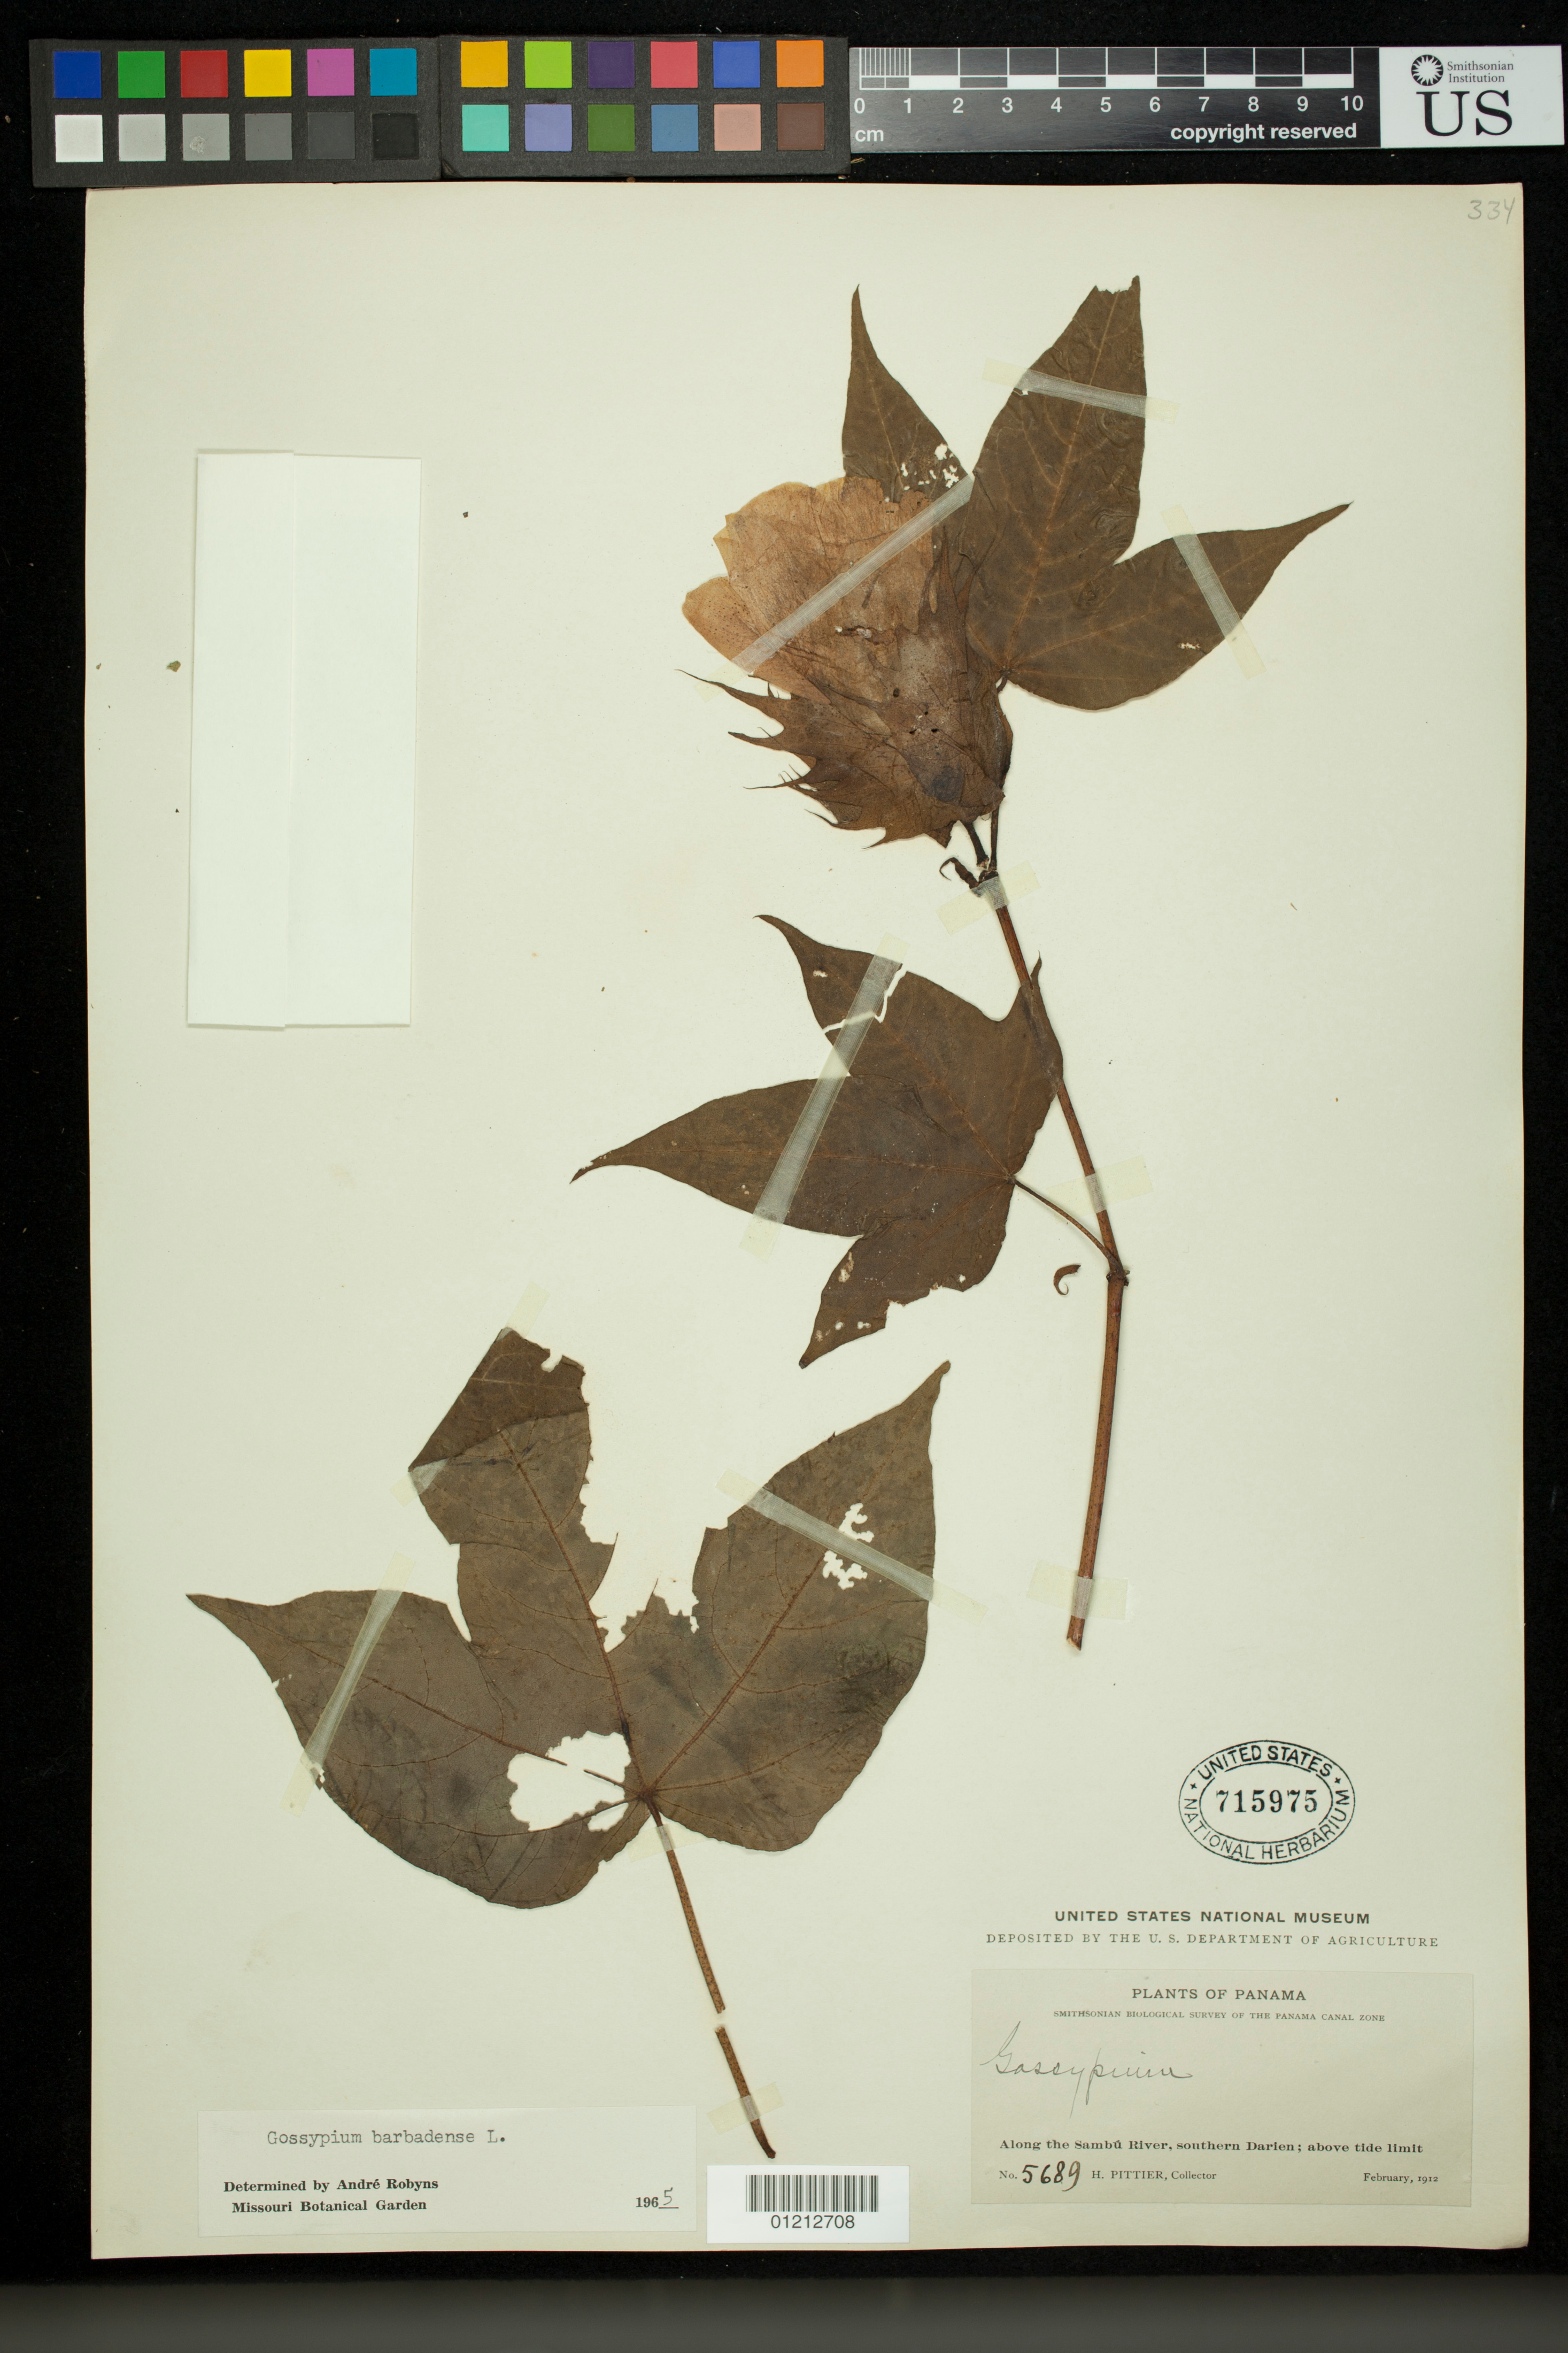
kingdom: Plantae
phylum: Tracheophyta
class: Magnoliopsida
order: Malvales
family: Malvaceae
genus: Gossypium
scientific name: Gossypium barbadense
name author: L.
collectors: H. F. Pittier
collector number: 5689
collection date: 1912-02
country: Panama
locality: Along the Sambu river, southern Darien, above tide limit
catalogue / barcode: US 715975